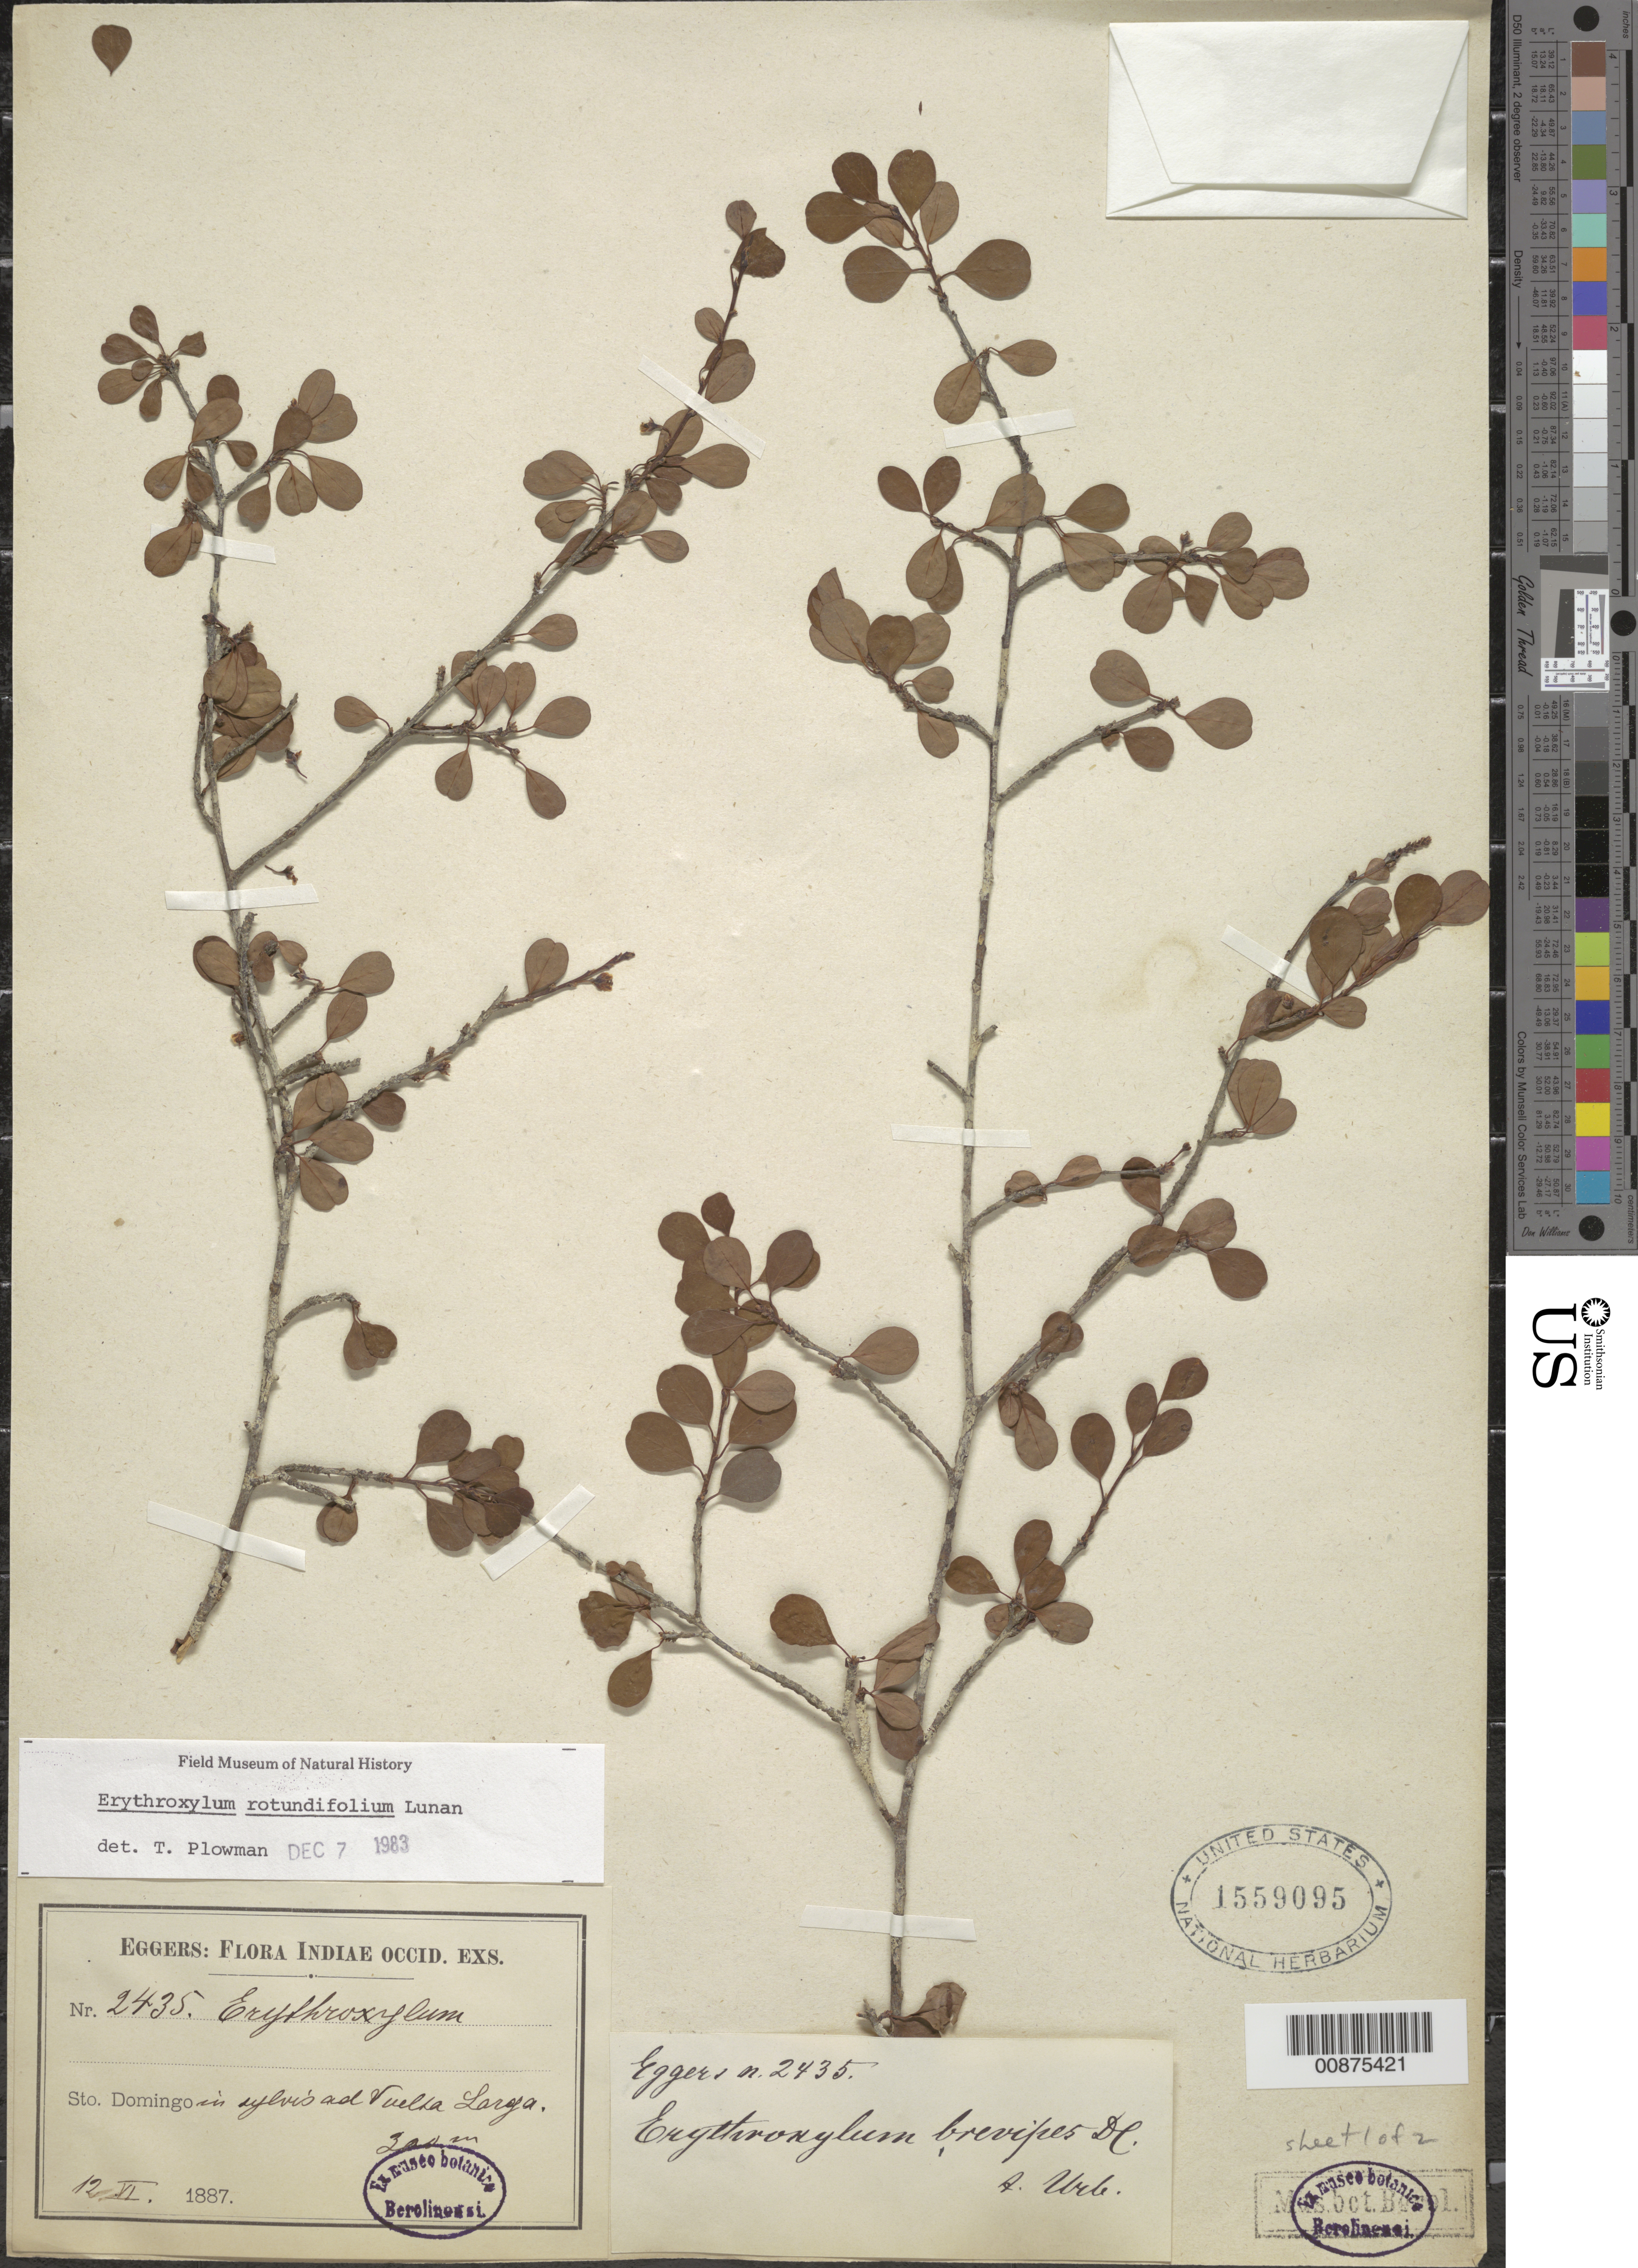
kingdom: Plantae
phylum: Tracheophyta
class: Magnoliopsida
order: Malpighiales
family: Erythroxylaceae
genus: Erythroxylum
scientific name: Erythroxylum rotundifolium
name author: Lunan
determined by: Plowman, Timothy C.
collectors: H. F. A. von Eggers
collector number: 2435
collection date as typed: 12 Jun 1887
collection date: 1887-06-12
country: Dominican Republic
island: Hispaniola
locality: Ad Vuelta Larga.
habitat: In sylvis.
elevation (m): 300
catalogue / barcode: US 1559095